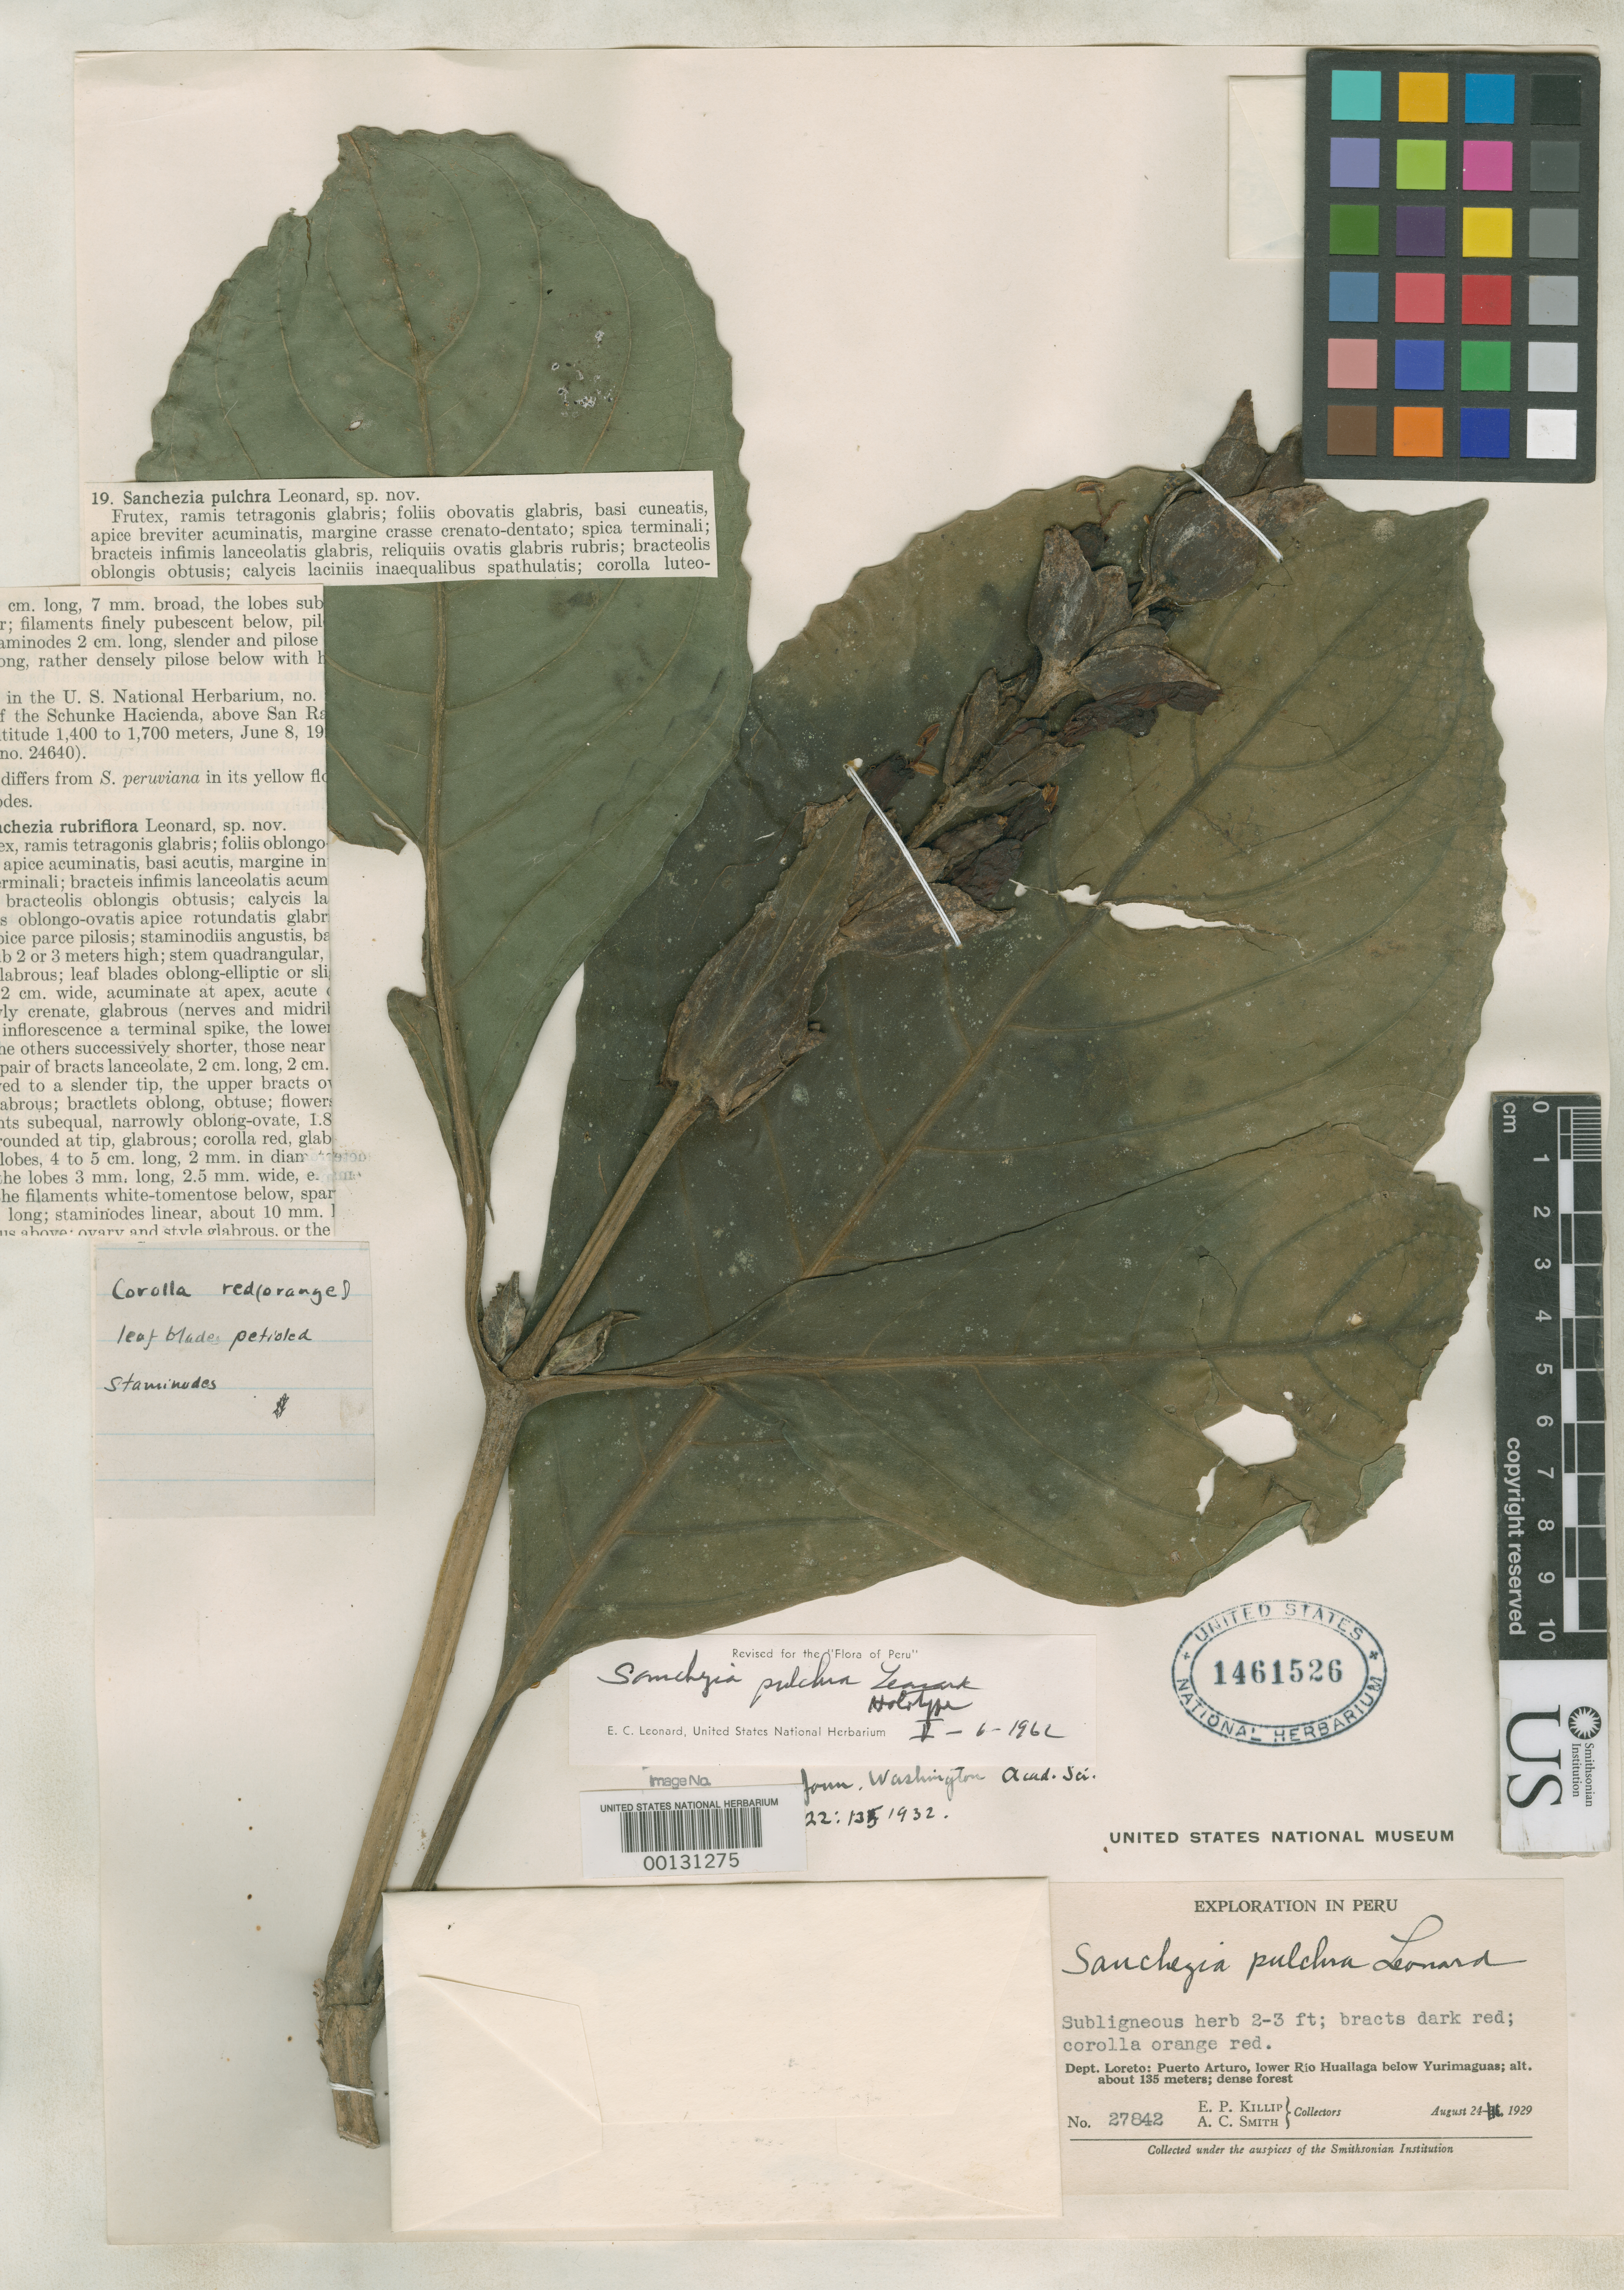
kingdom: Plantae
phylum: Tracheophyta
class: Magnoliopsida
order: Lamiales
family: Acanthaceae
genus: Sanchezia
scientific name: Sanchezia pulchra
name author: Leonard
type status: Holotype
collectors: E. P. Killip & A. C. Smith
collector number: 27842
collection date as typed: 24 Aug 1929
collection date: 1929-08-24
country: Peru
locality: Puerto Arturo, lower Río Huallaga, below Yurimaguas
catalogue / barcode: US 1461526